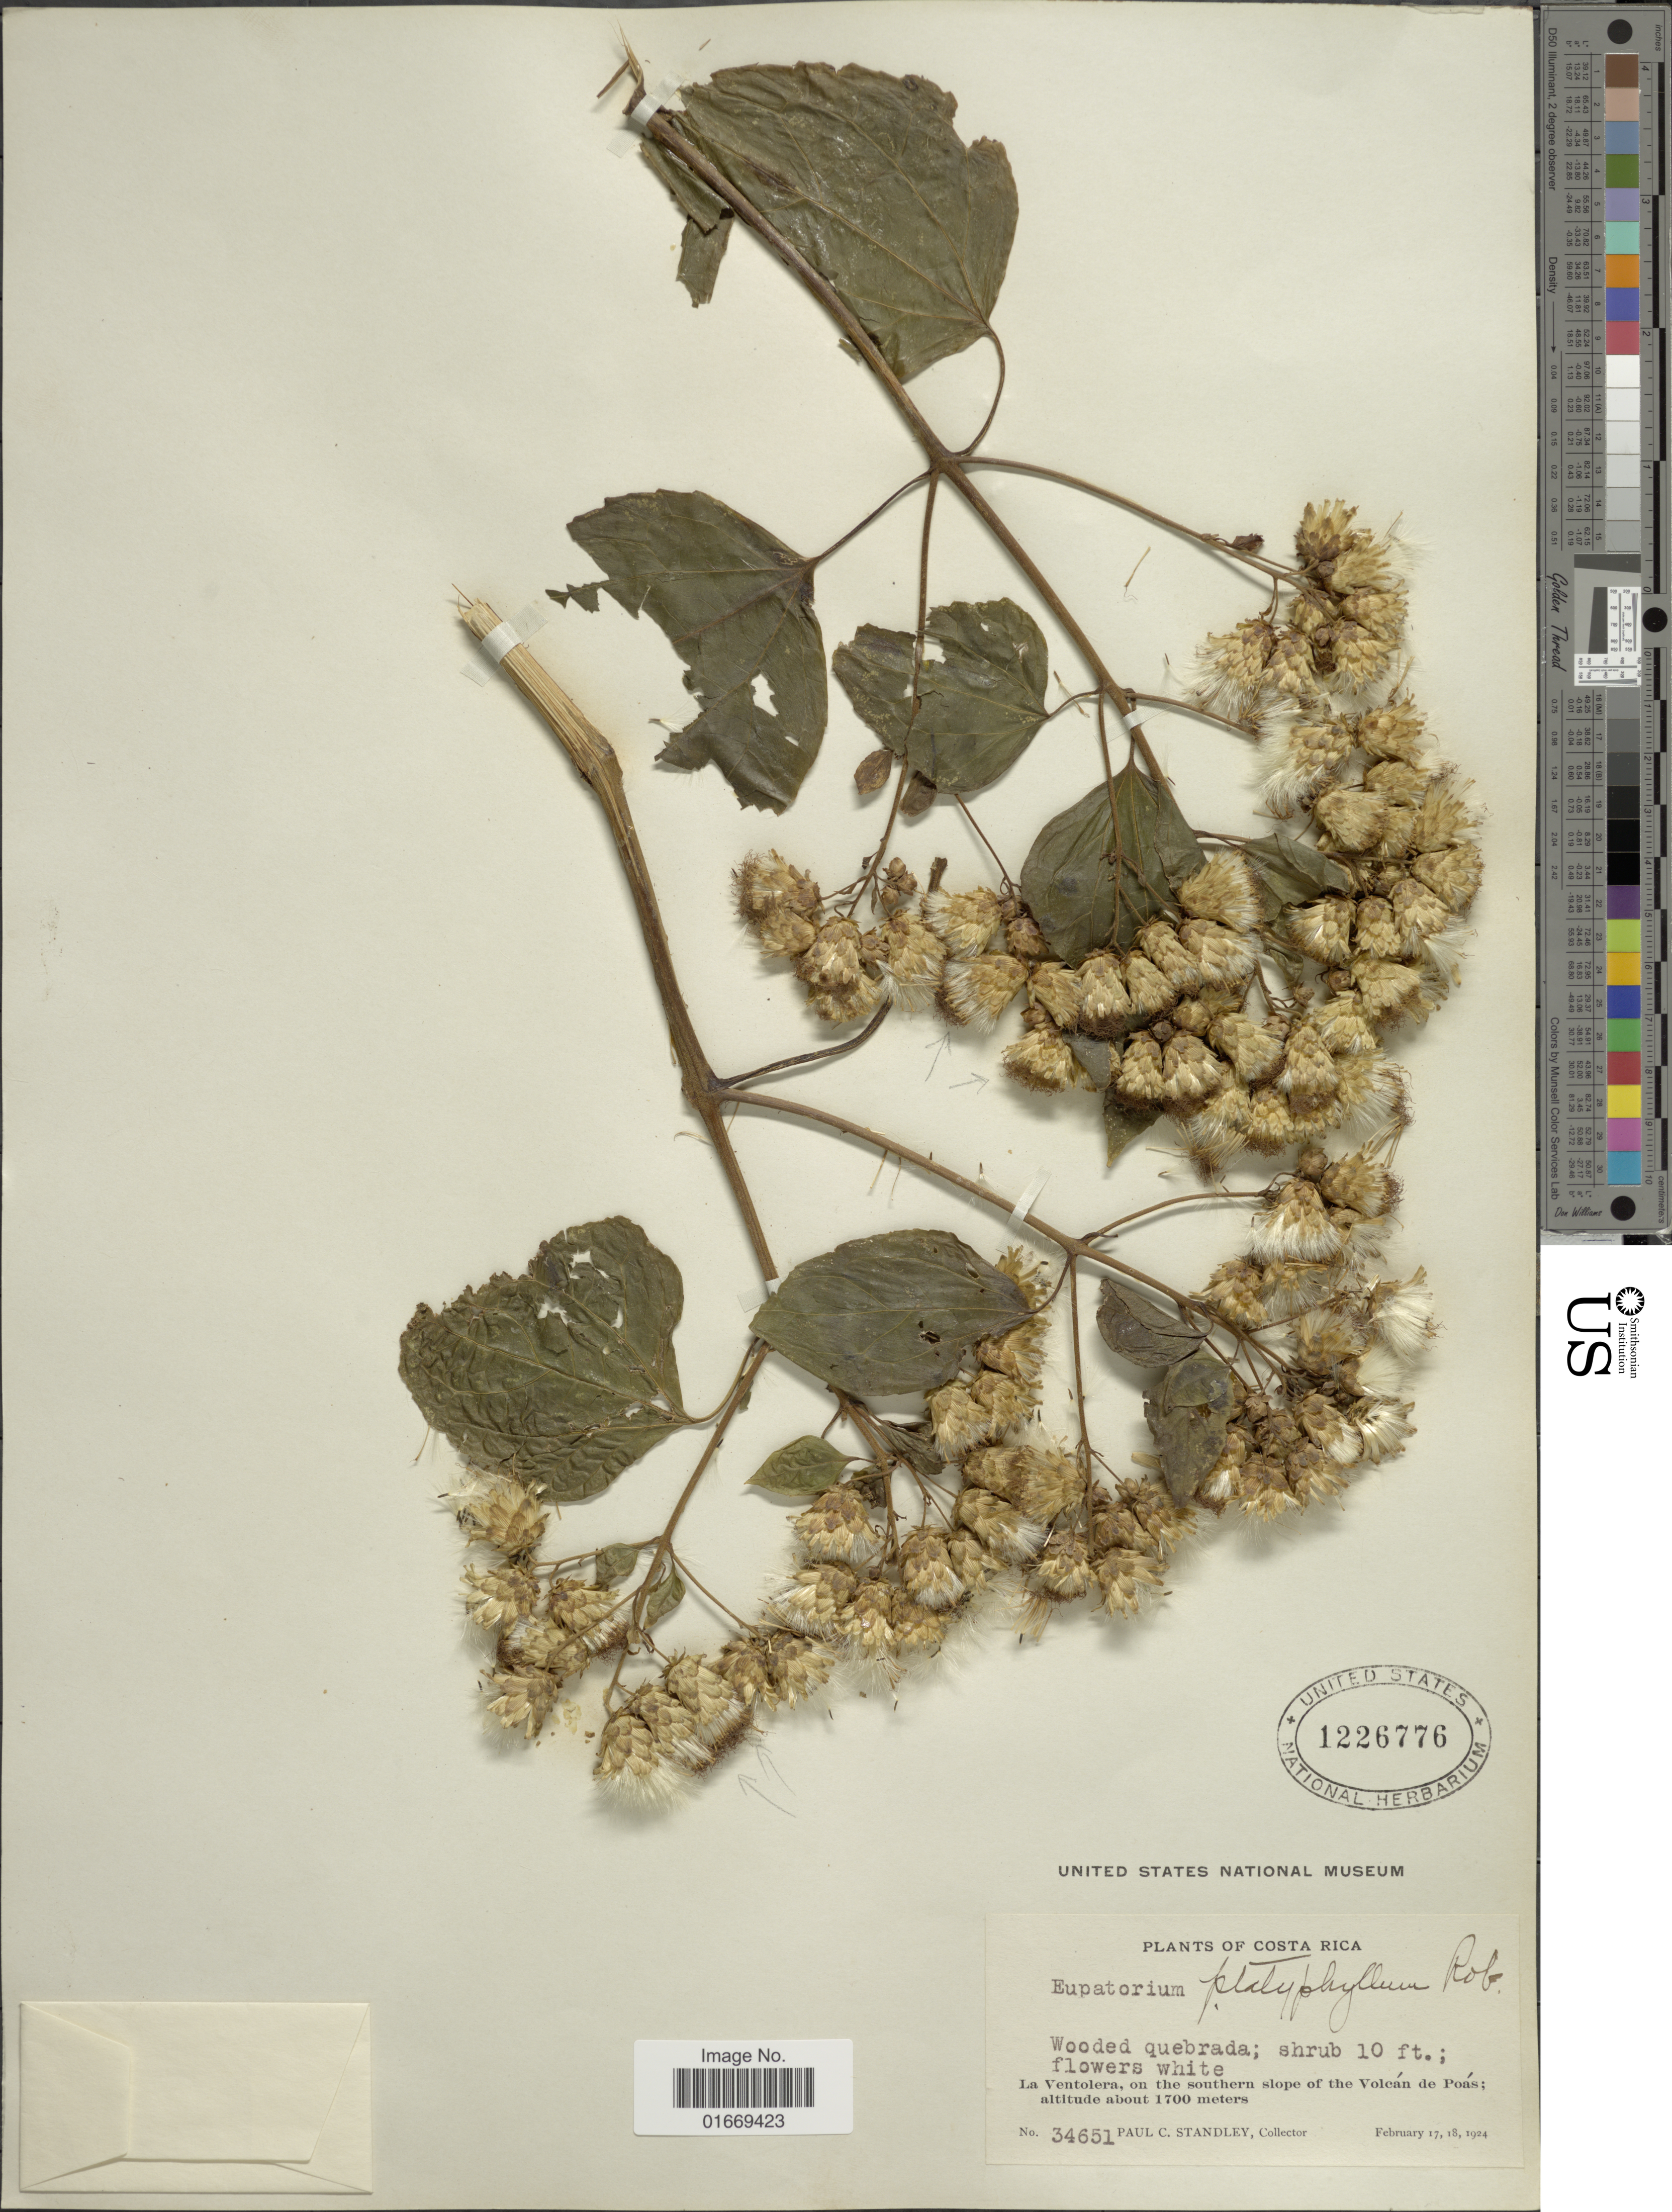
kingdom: Plantae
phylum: Tracheophyta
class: Magnoliopsida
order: Asterales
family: Asteraceae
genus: Bartlettina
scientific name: Bartlettina platyphylla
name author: (B.L. Rob.) R.M. King & H. Rob.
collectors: P. C. Standley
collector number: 34651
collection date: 1924-02-17/1924-02-18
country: Costa Rica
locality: La Ventolera, on the southern slope of Volcán de Poás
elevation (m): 1700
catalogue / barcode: US 1226776